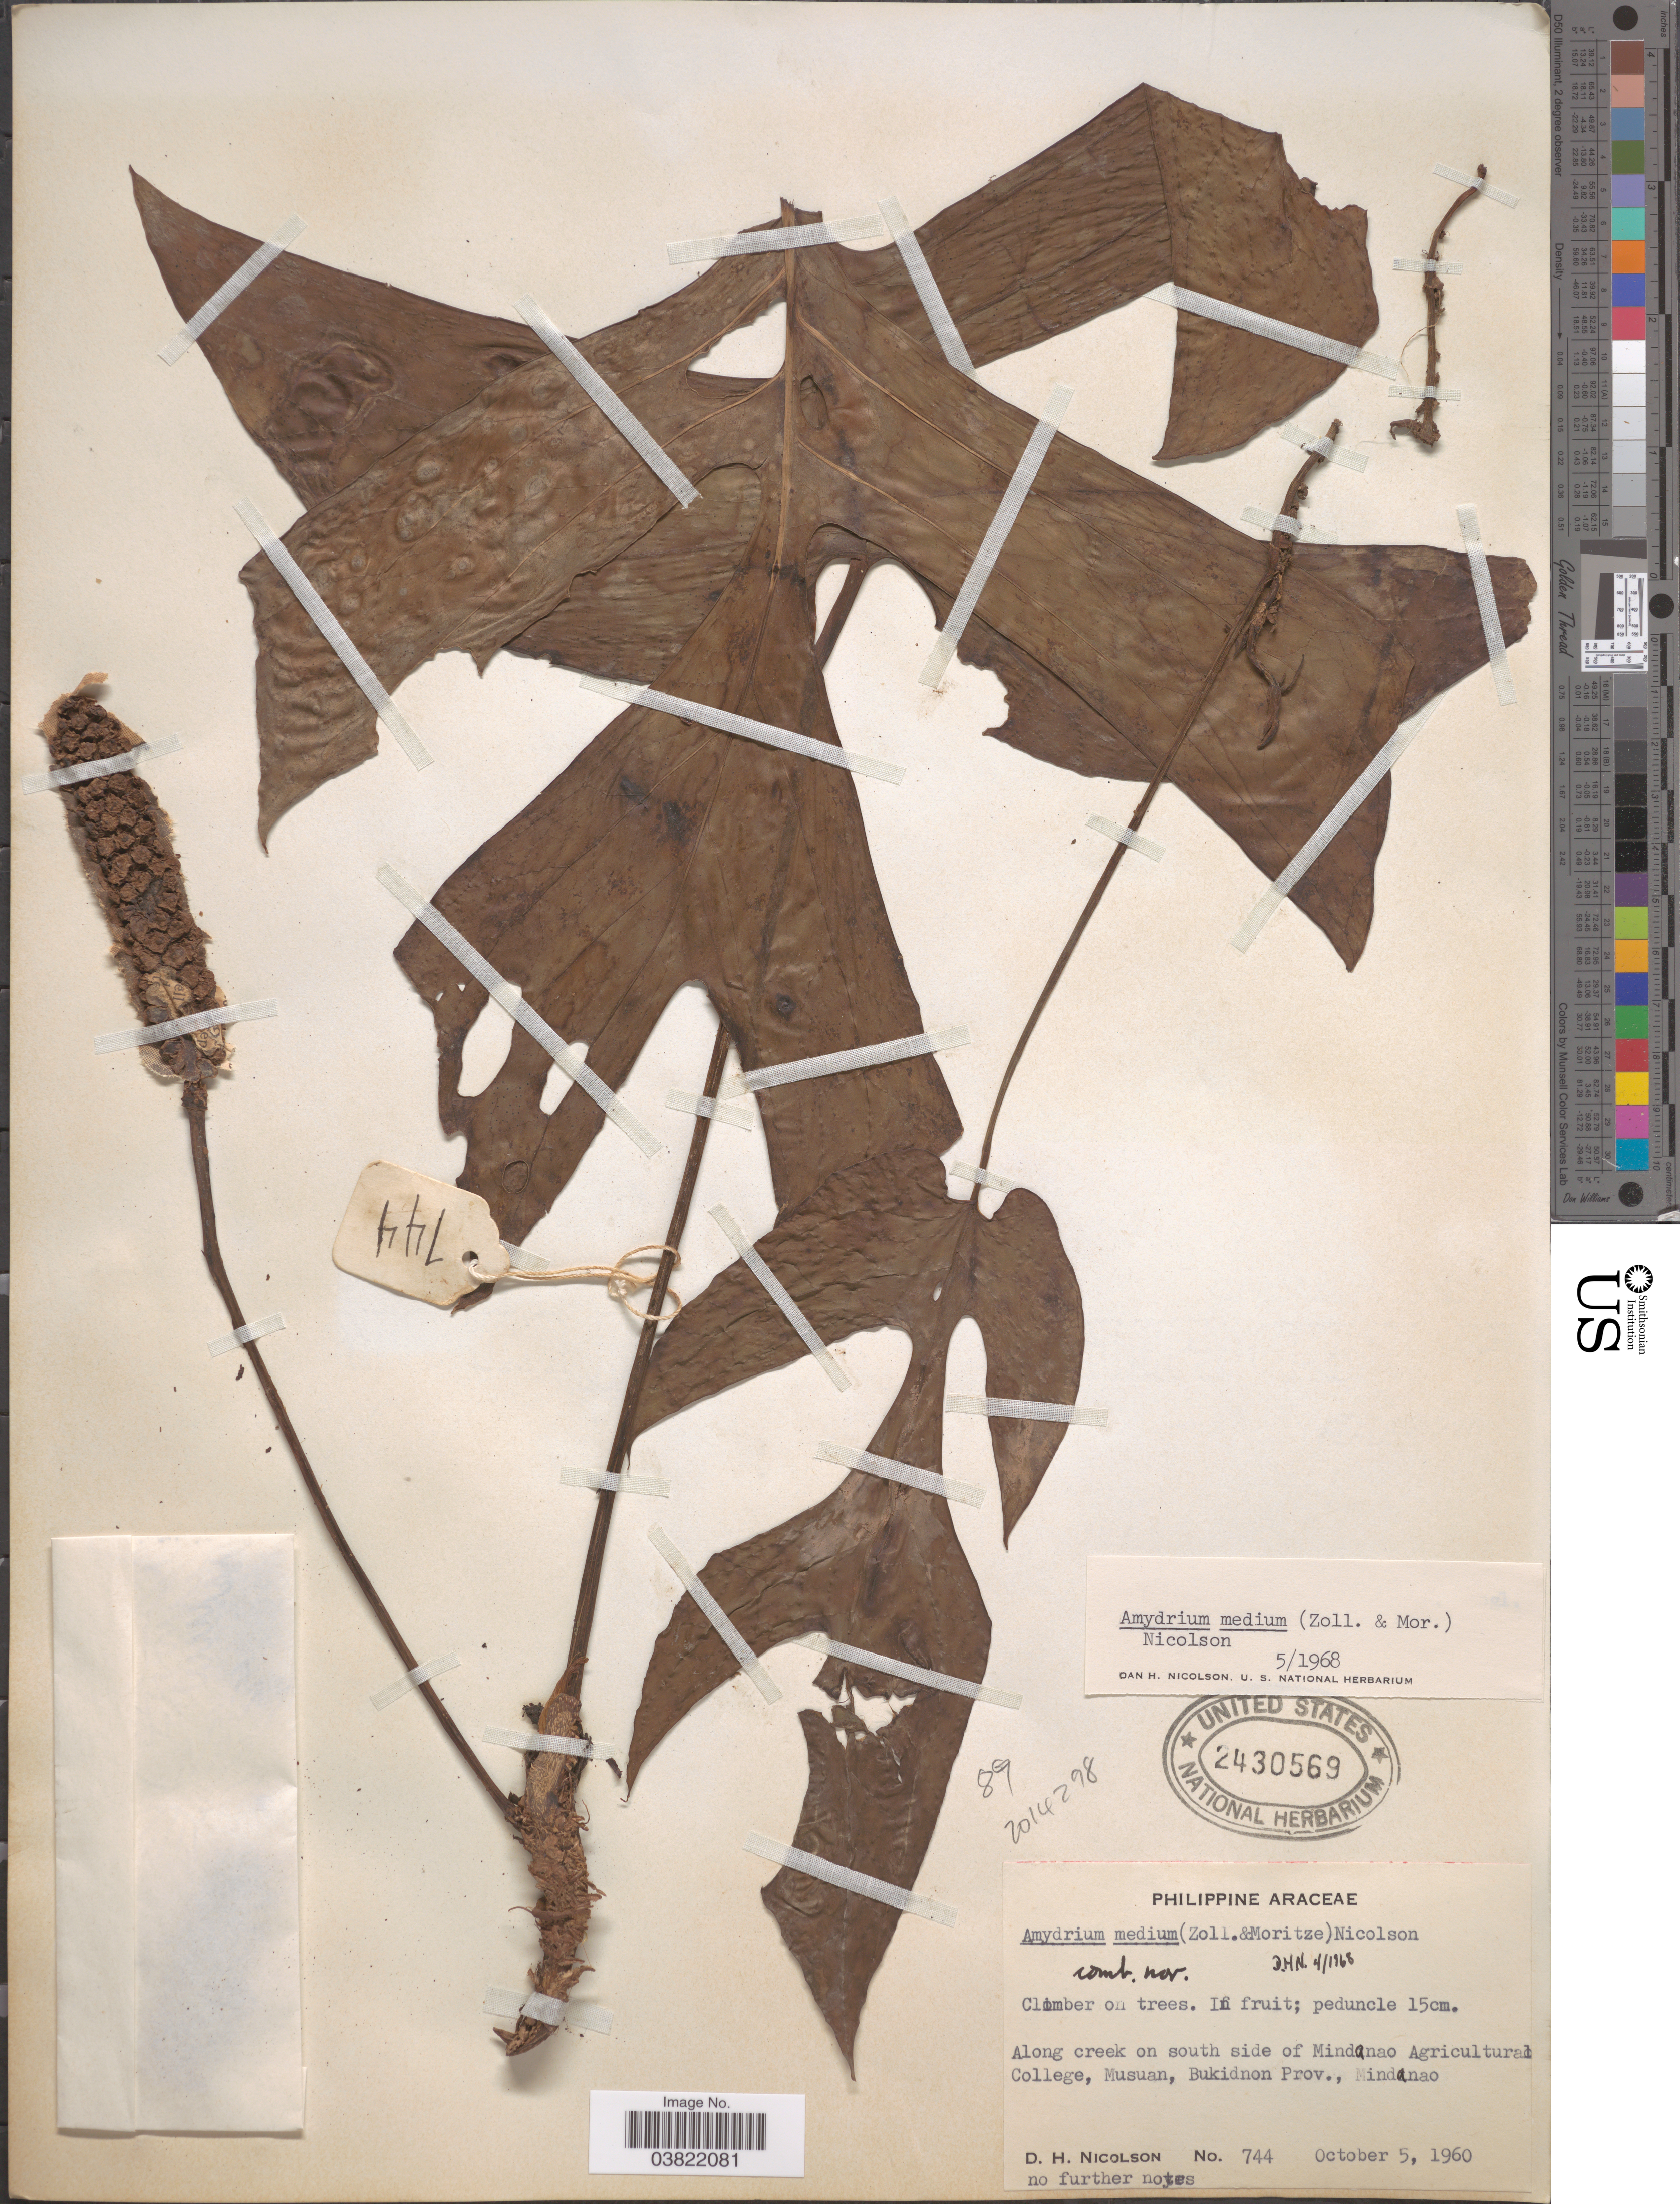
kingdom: Plantae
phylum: Tracheophyta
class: Liliopsida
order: Alismatales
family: Araceae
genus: Amydrium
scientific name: Amydrium medium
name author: (Zoll. & Moritzi) Nicolson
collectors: D. H. Nicolson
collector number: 744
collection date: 1960-10-05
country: Philippines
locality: Along creek on south side of Mindanao Agricultural College, Musuan, Bukidnon Prov., Mindanao.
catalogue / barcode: US 2430569